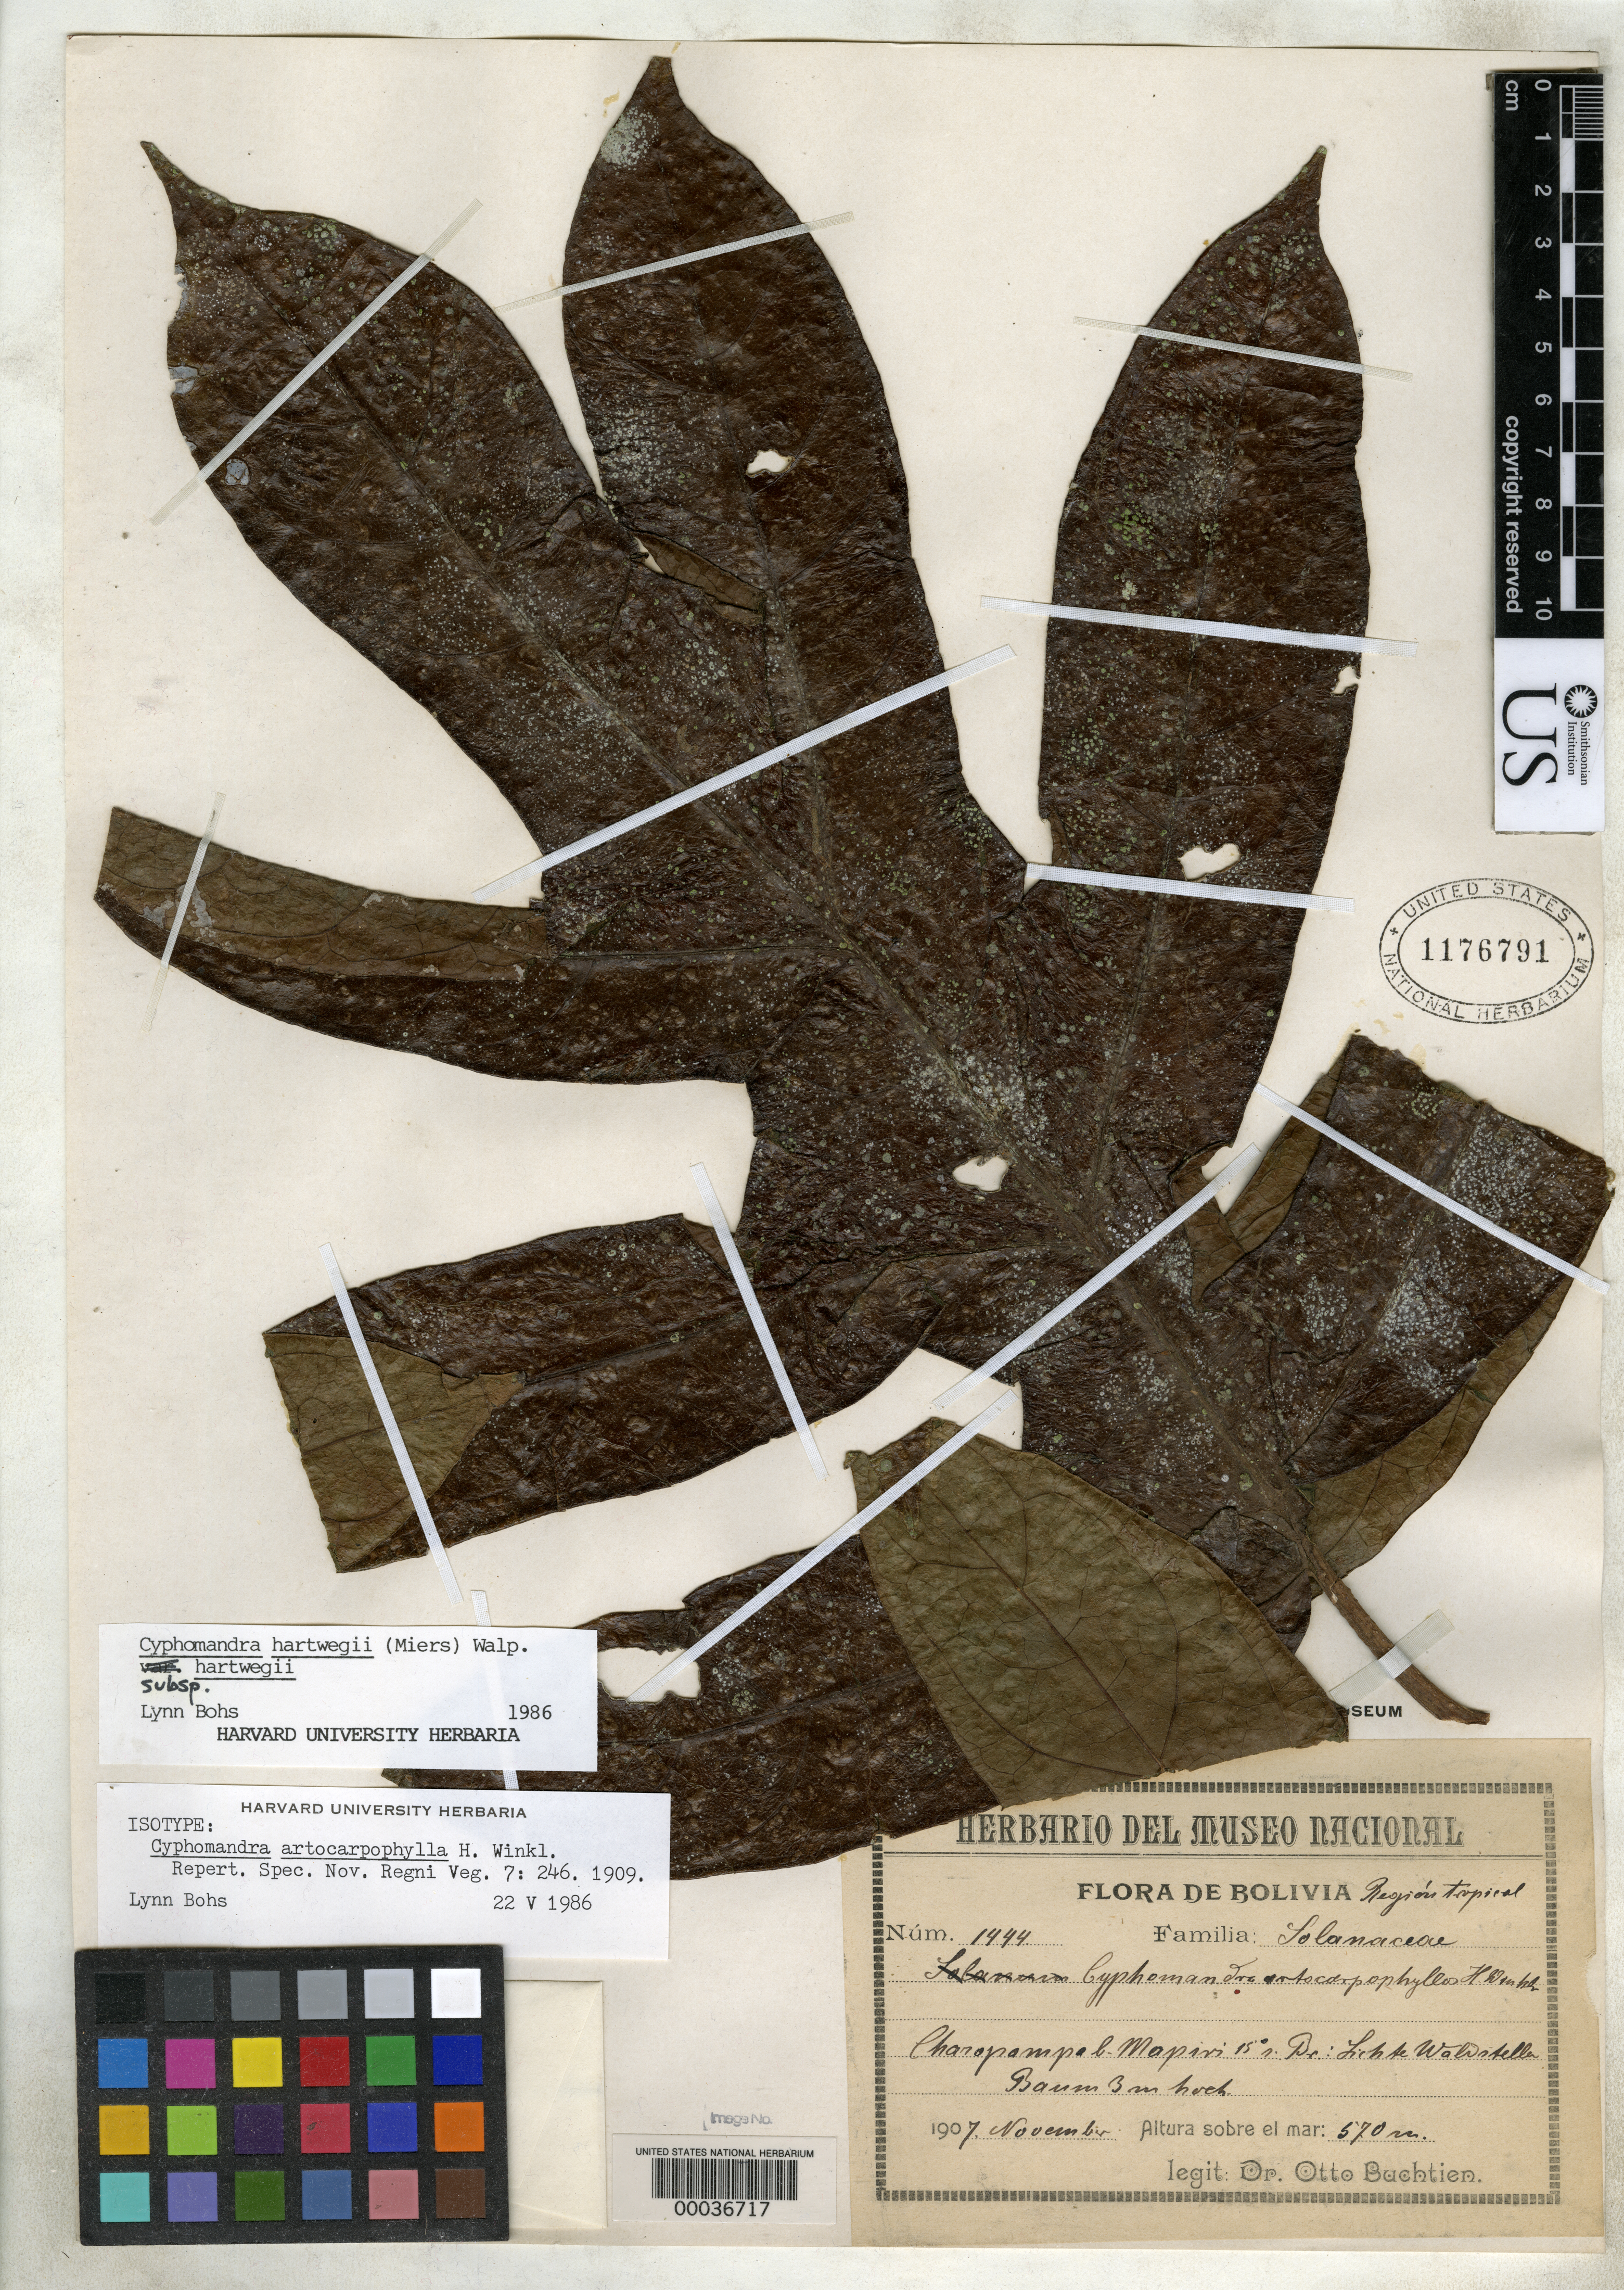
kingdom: Plantae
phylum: Tracheophyta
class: Magnoliopsida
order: Solanales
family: Solanaceae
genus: Cyphomandra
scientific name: Cyphomandra artocarpophyllos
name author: H.J.P. Winkl.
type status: Isotype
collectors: O. Buchtien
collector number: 1444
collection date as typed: Nov 1907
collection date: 1907-11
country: Bolivia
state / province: La Paz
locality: Charopampa - Mapiri.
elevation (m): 570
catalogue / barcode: US 1176791